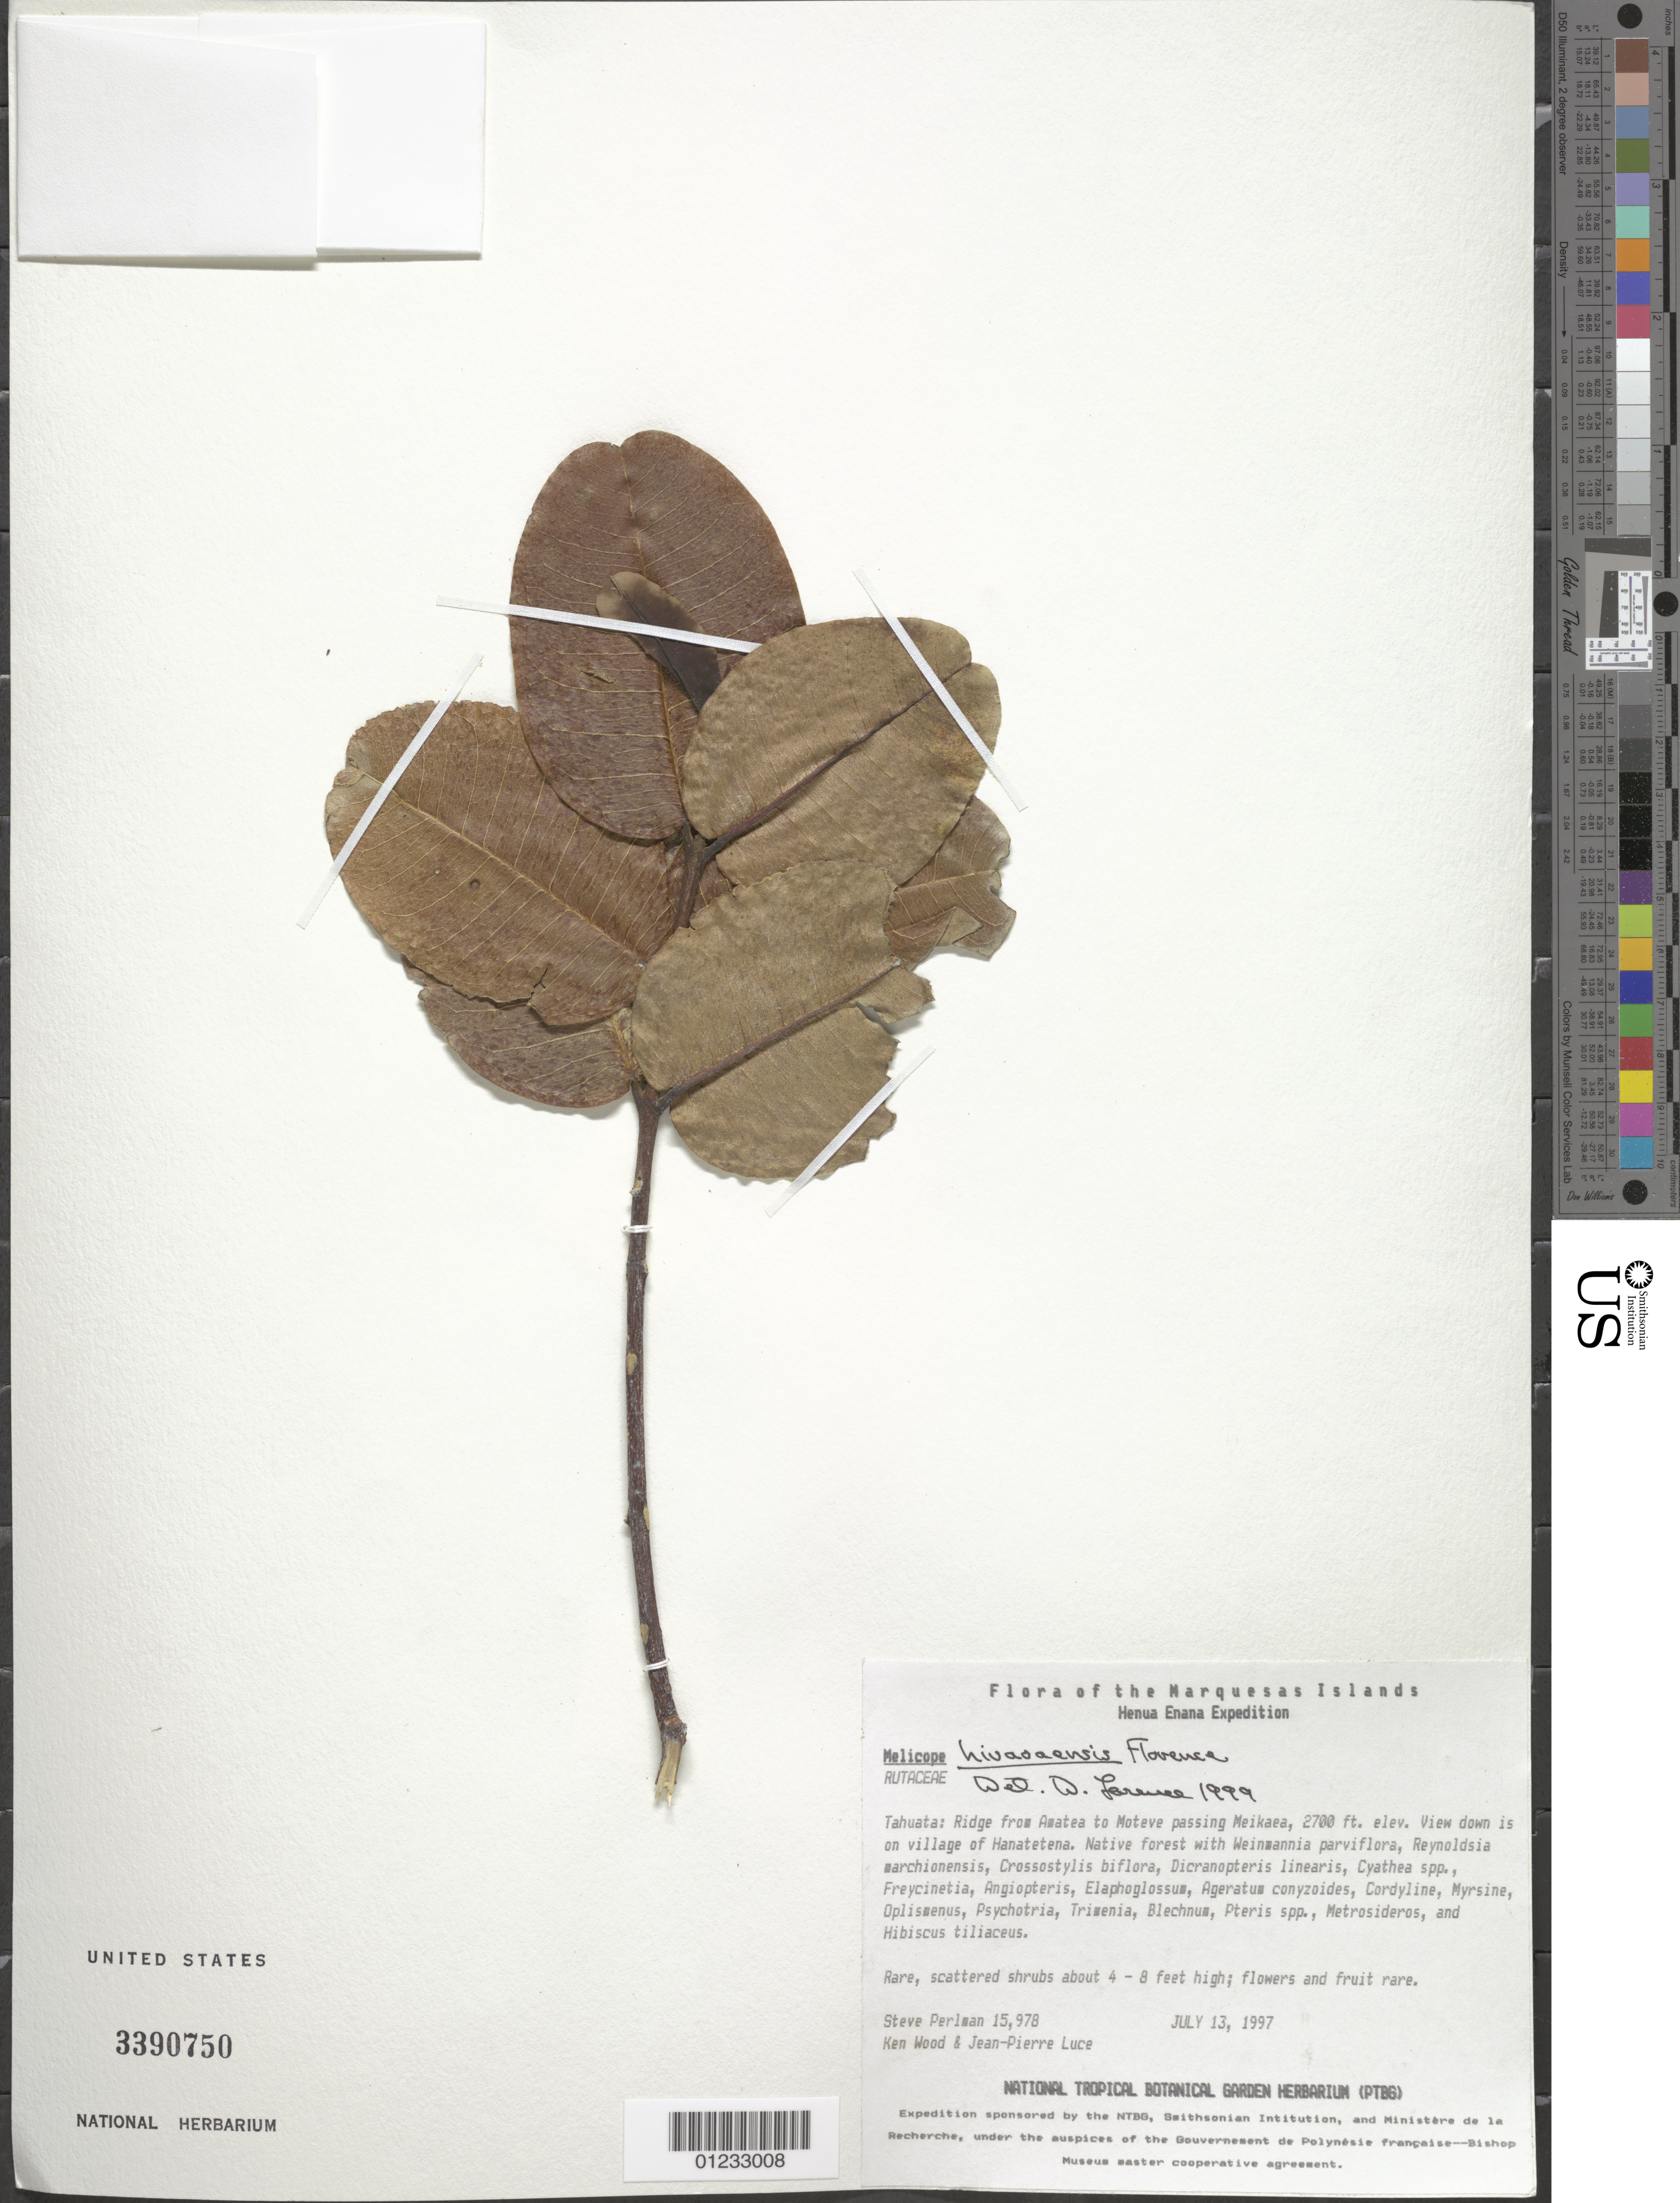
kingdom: Plantae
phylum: Tracheophyta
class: Magnoliopsida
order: Sapindales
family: Rutaceae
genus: Melicope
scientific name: Melicope hivaoaensis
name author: J. Florence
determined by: Lorence, David H., (PTBG), National Tropical Botanical Garden (UNITED STATES)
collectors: S. P. Perlman, K. R. Wood & J. Luce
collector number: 15978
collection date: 1997-07-13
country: French Polynesia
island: Tahuata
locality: Ridge from Amatea to Moteve passing Meikaea, view down is on village of Hanatetena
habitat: Native forest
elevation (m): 823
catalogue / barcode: US 3390750